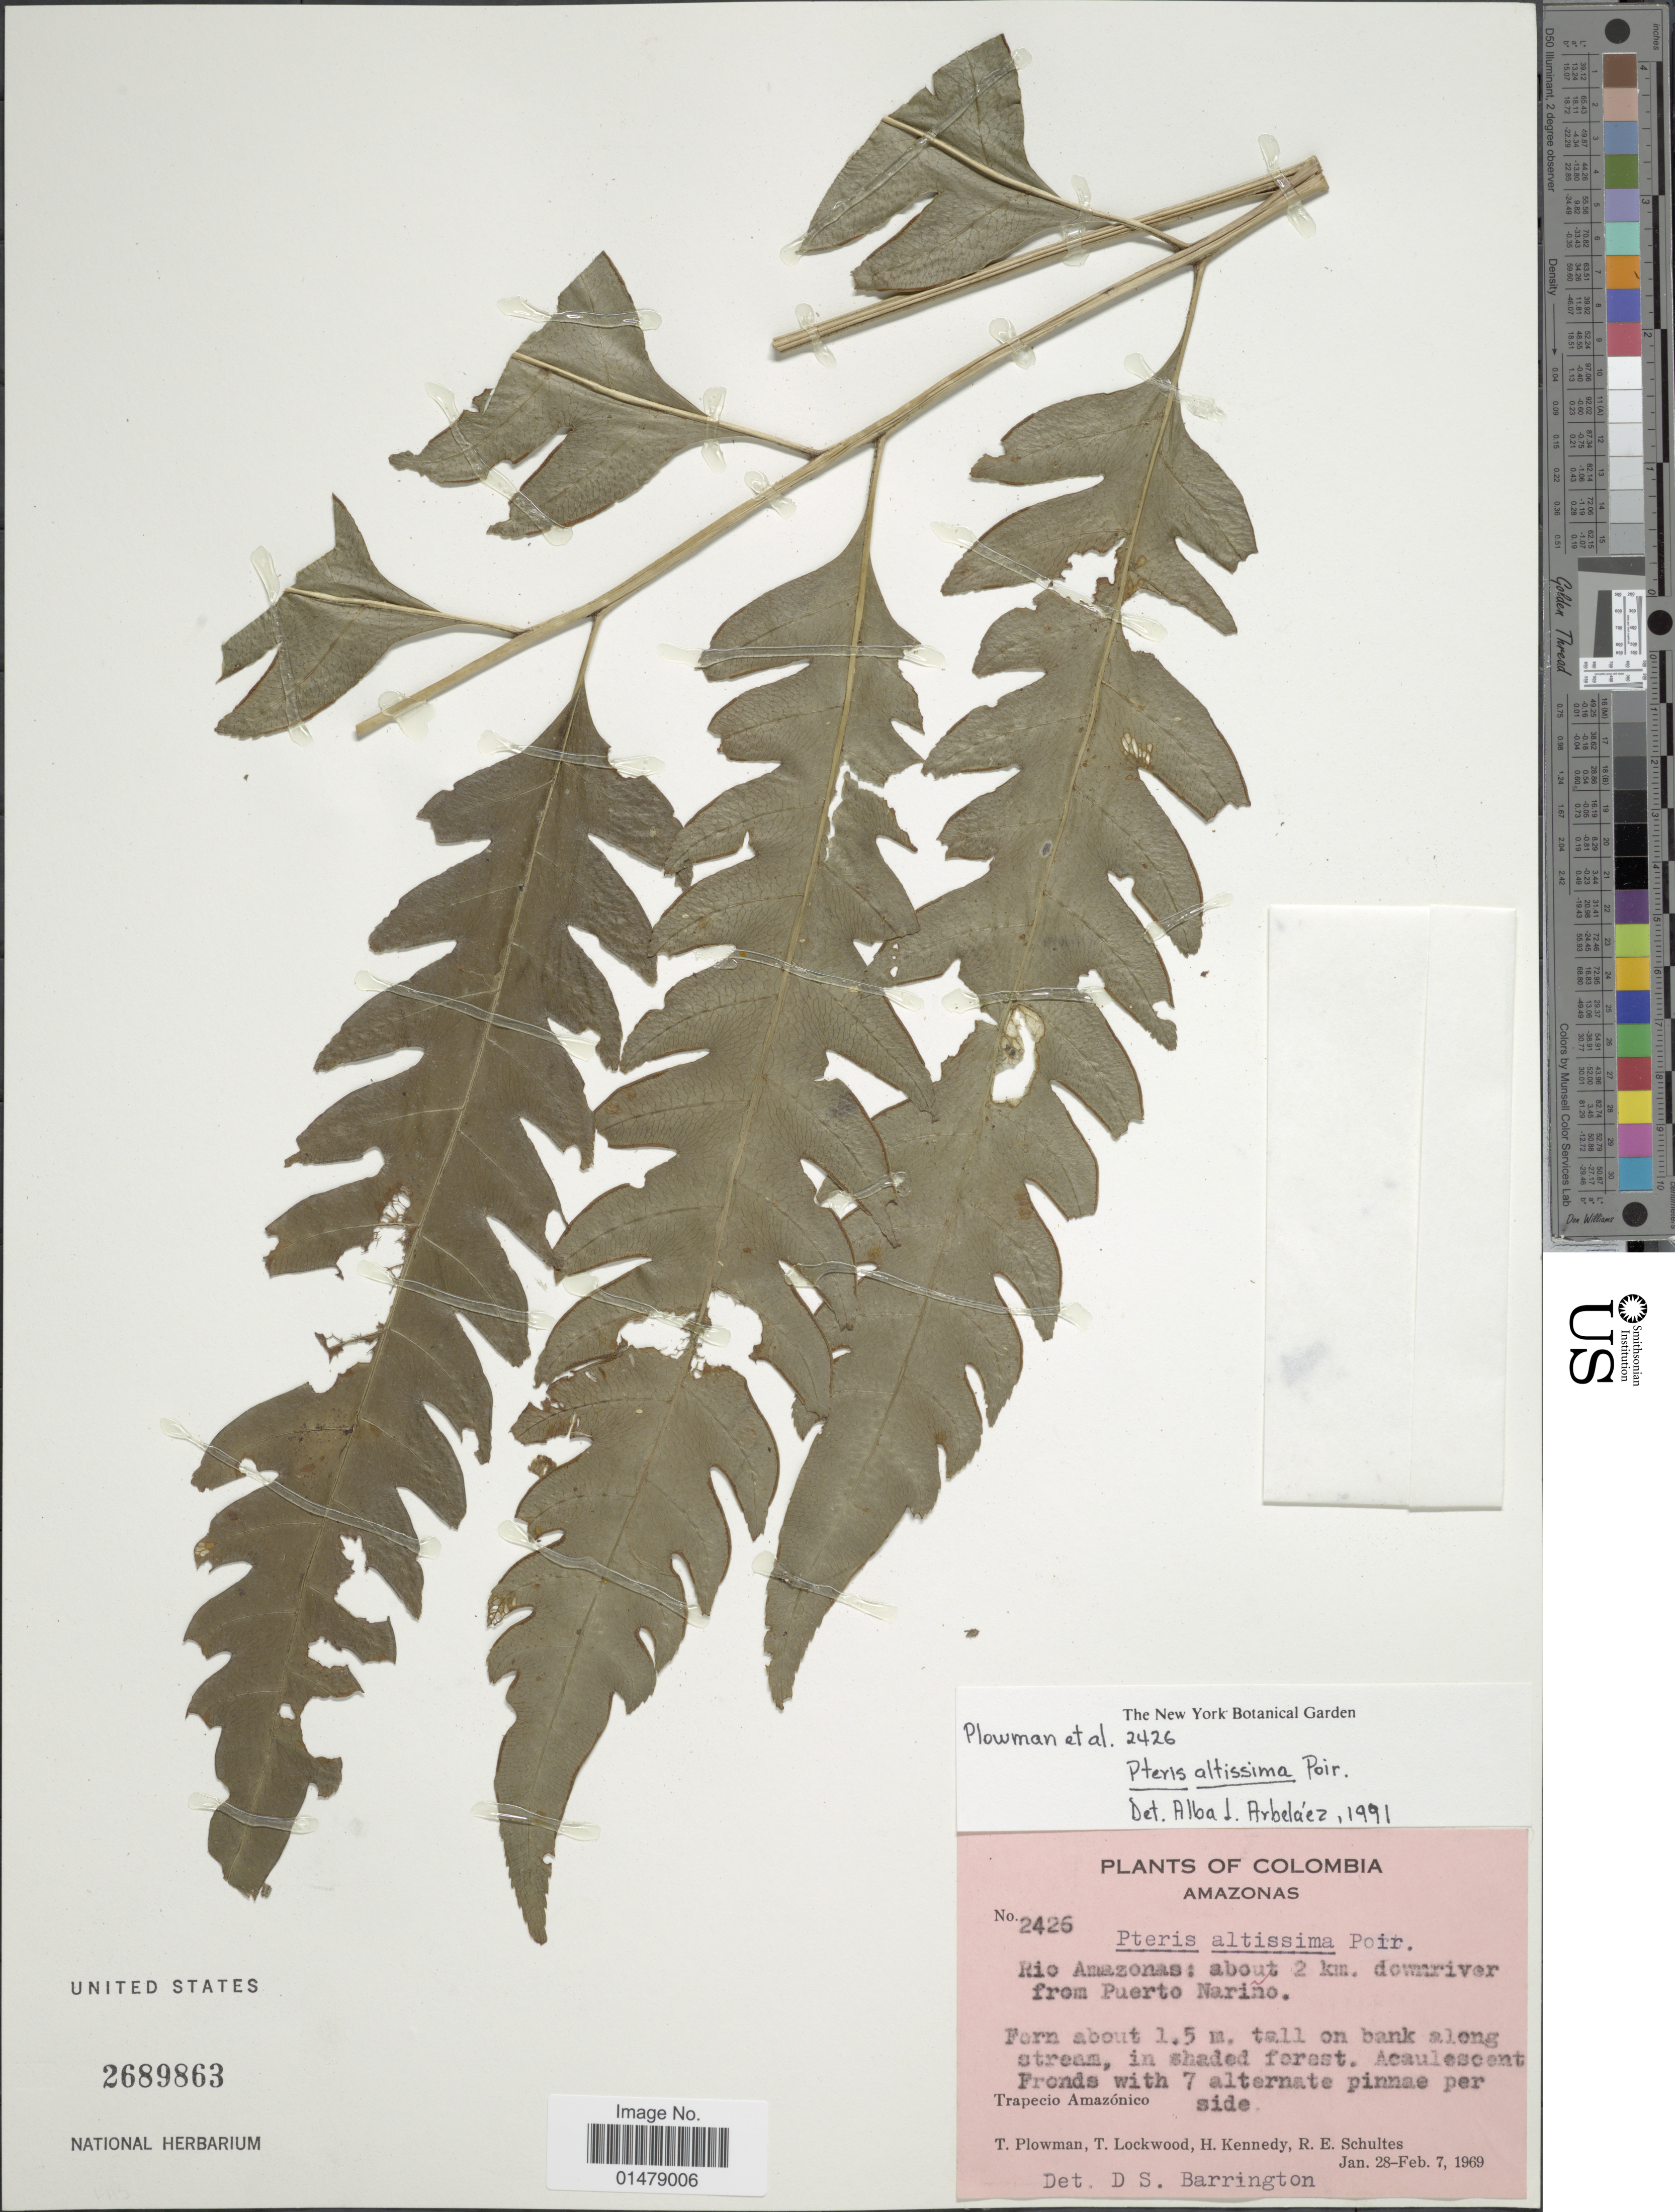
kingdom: Plantae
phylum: Tracheophyta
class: Polypodiopsida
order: Polypodiales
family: Pteridaceae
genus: Pteris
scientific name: Pteris altissima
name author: Poir.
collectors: T. Plowman, T. Lockwood, H. Kennedy & R. E. Schultes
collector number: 2426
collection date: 1969-01-28/1969-02-07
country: Colombia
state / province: Amazônas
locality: Rio Amazonas: about 2 km. downriver from Puerto Narino. Trapecio Amazonico.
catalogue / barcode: US 2689863